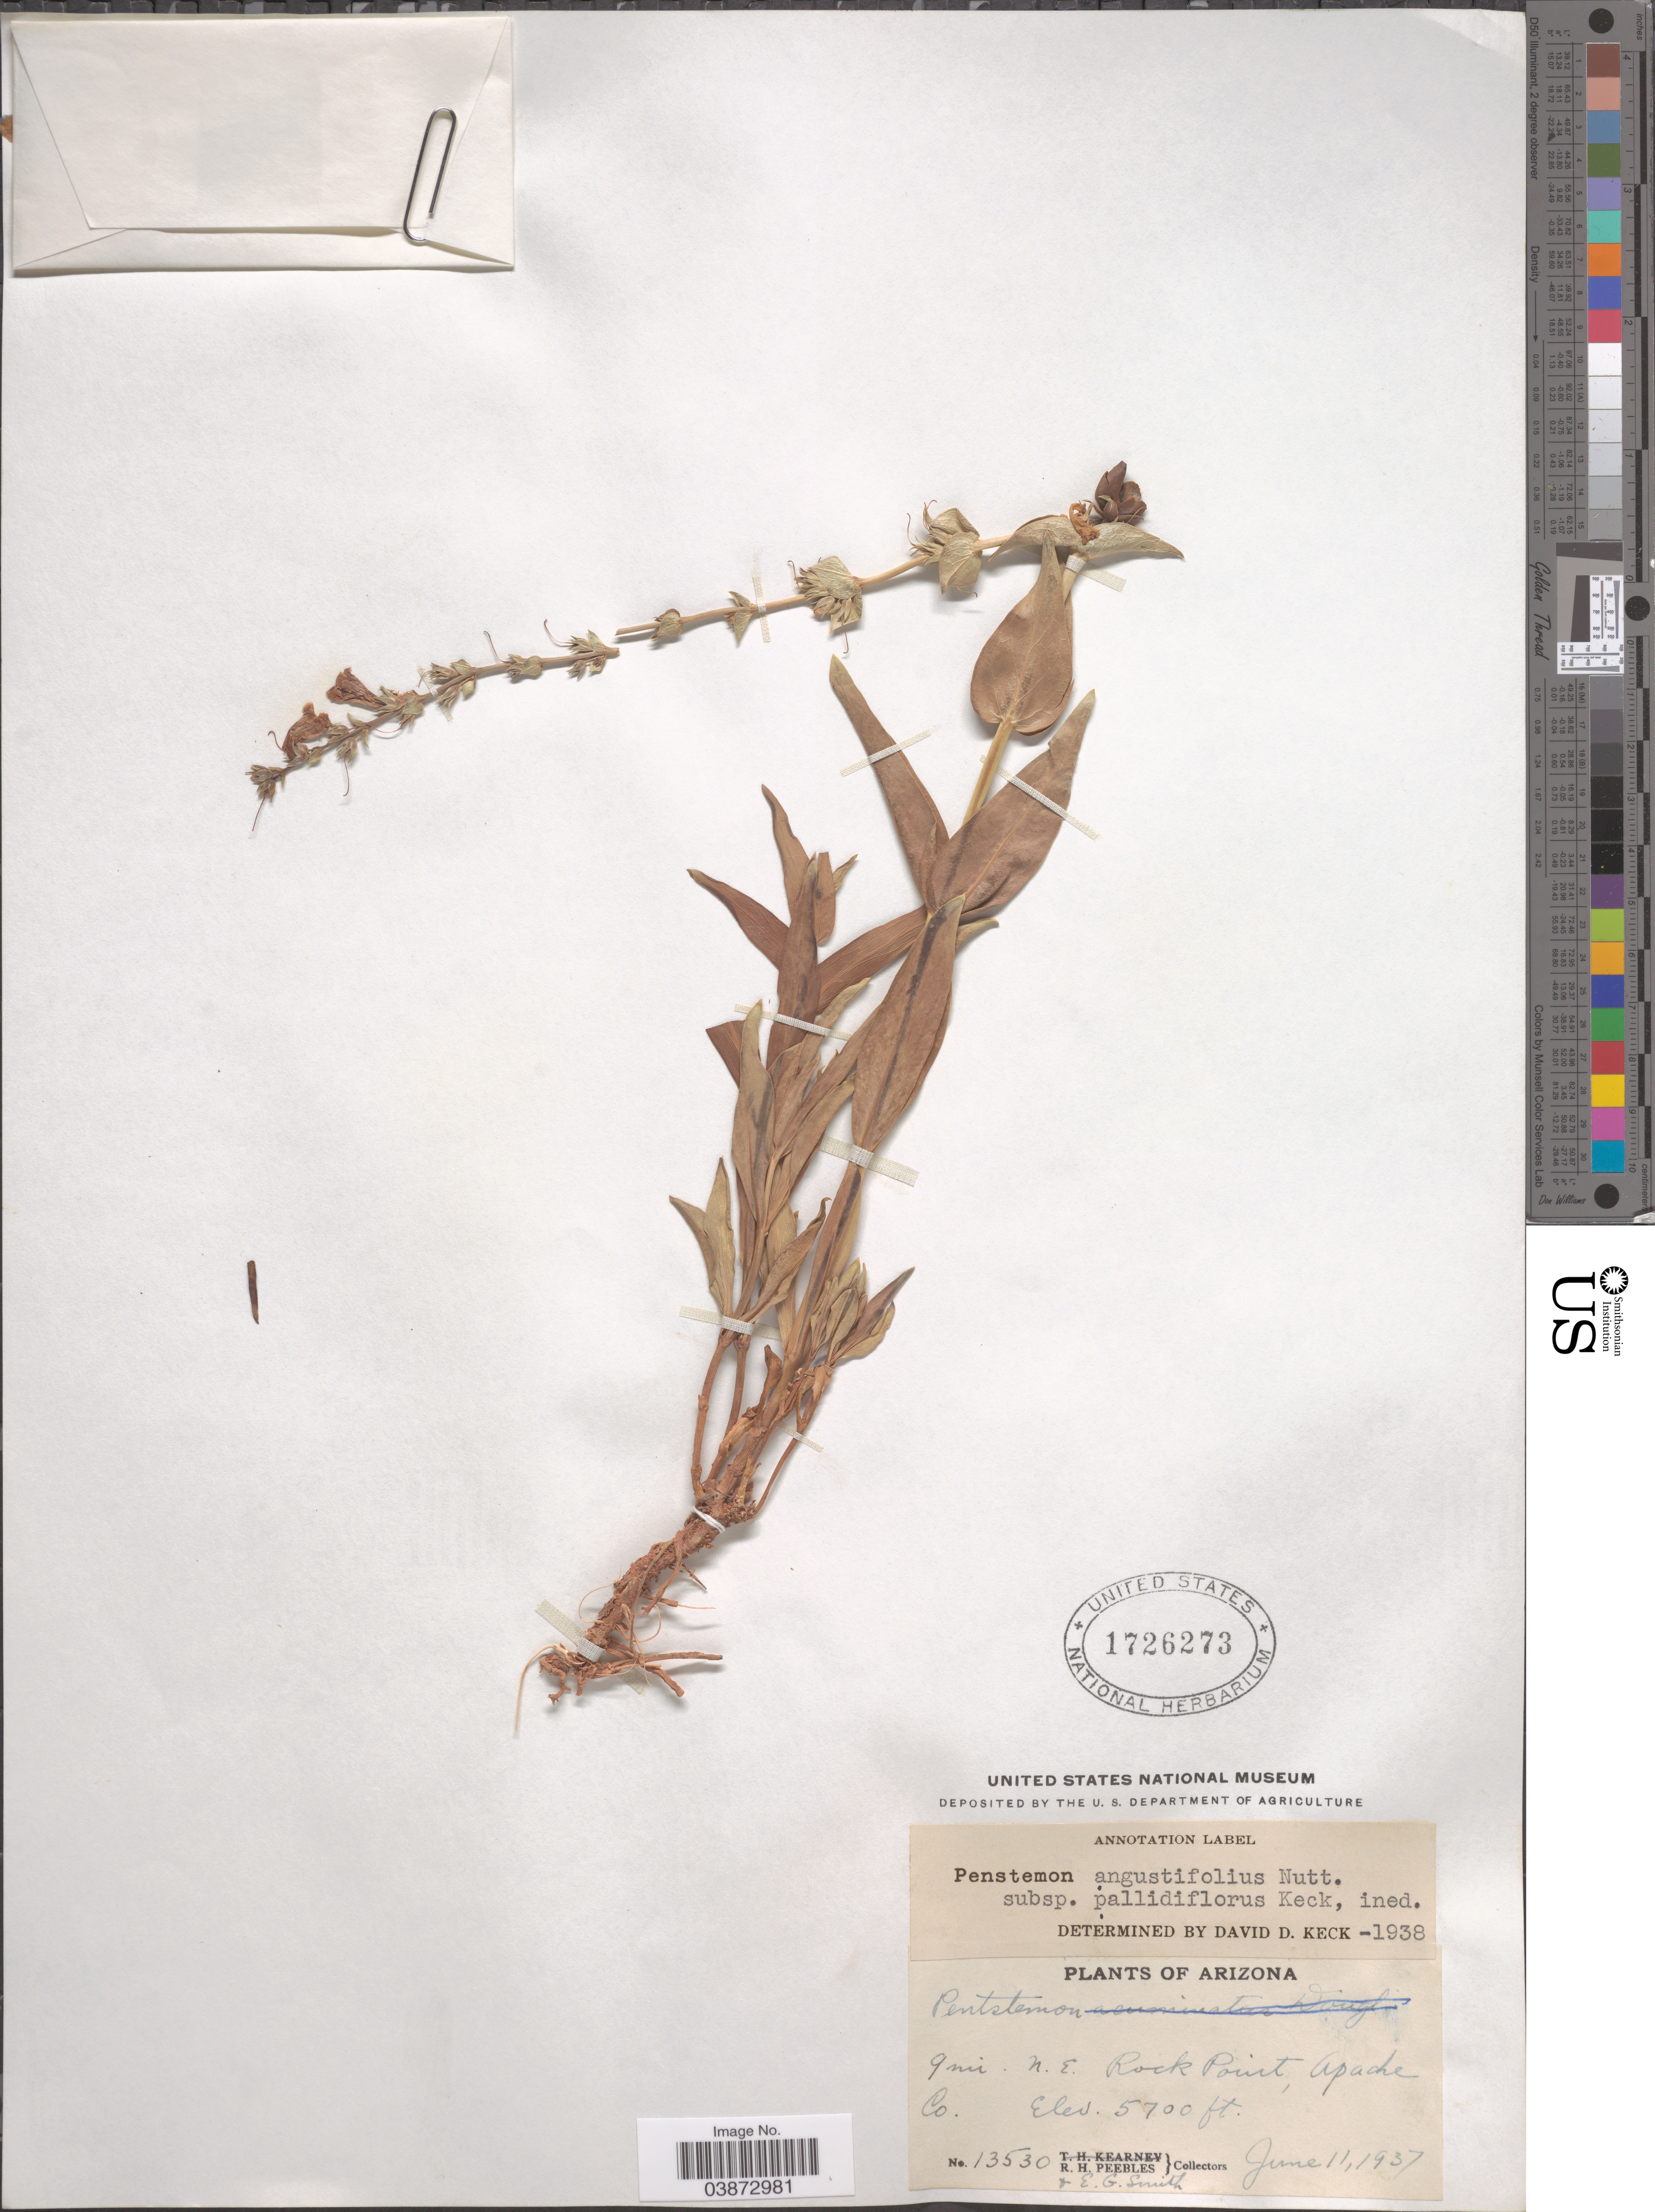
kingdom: Plantae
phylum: Tracheophyta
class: Magnoliopsida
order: Lamiales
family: Plantaginaceae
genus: Penstemon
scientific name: Penstemon angustifolius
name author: Nutt. ex Pursh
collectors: R. H. Peebles & E. G. Smith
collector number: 13530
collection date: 1937-06-11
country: United States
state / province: Arizona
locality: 9 mi. N.E. Rock Point, Apache Co.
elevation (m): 1737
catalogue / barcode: US 1726273